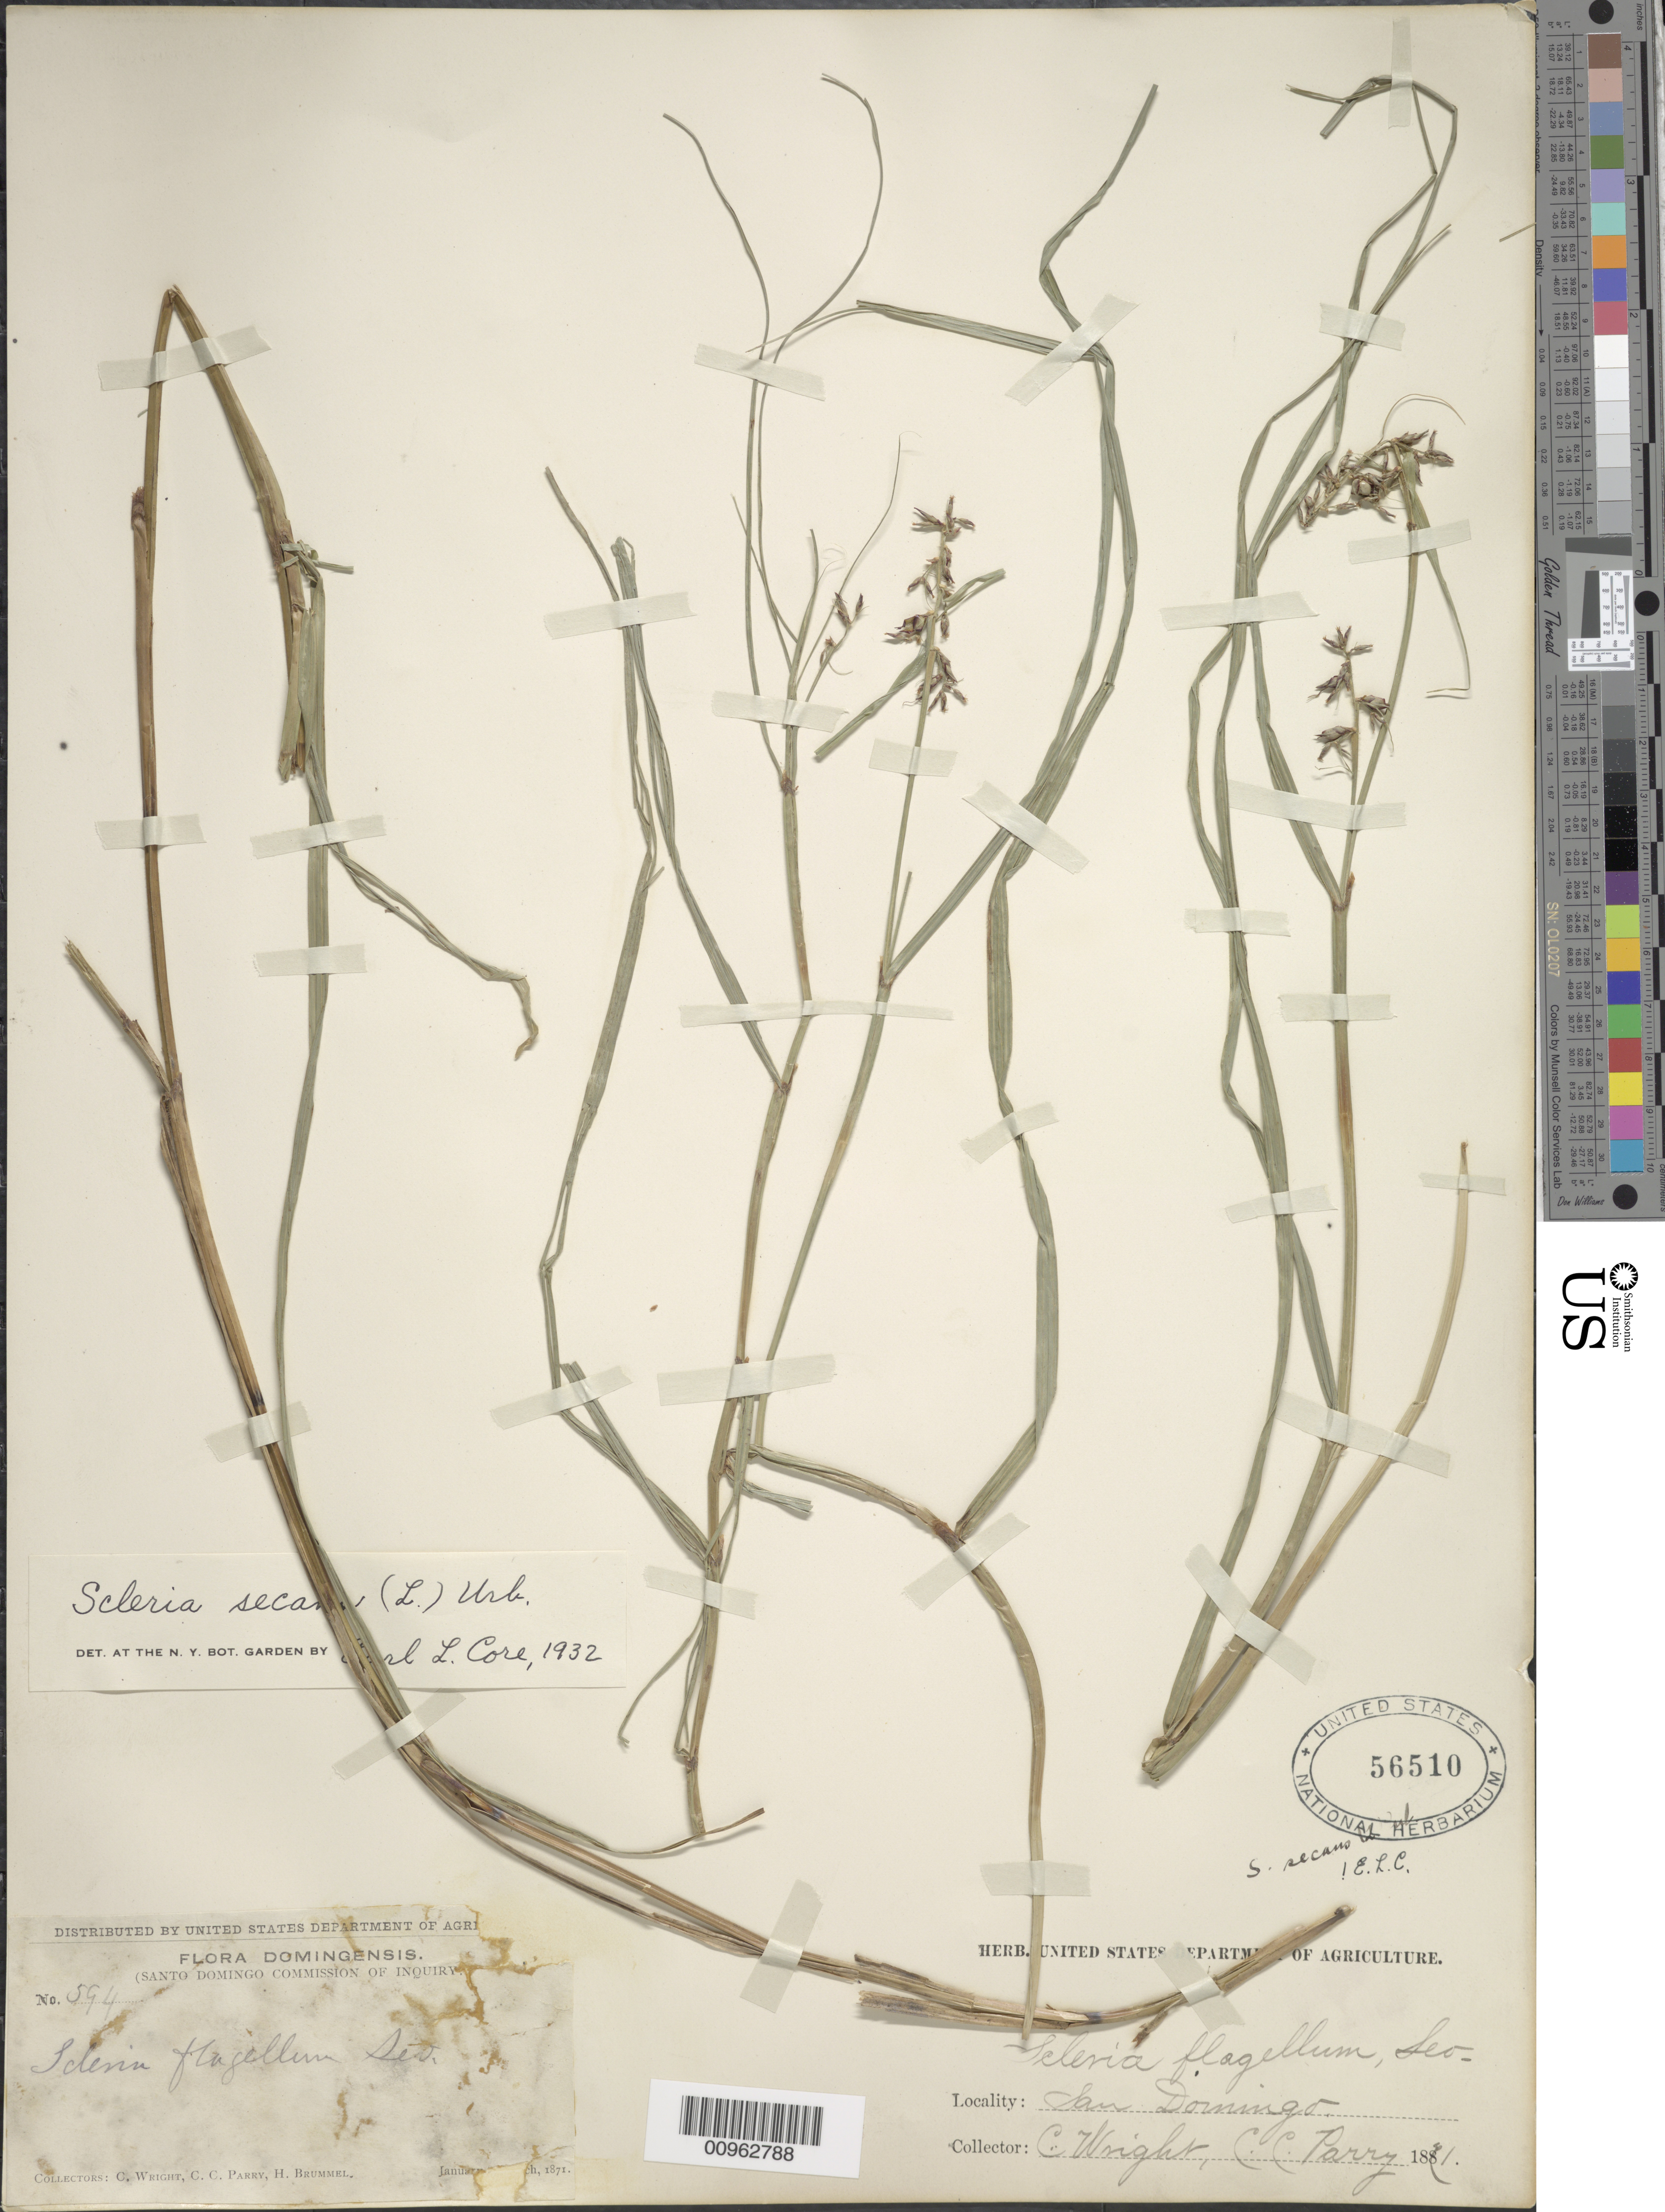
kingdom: Plantae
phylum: Tracheophyta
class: Liliopsida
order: Poales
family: Cyperaceae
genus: Scleria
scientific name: Scleria secans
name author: (L.) Urb.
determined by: Core, E. L.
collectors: C. Wright, C. C. Parry & H. Brummel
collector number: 594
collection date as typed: Jan 1871 to -- Mar 1871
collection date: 1871-01/1871-03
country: Dominican Republic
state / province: Santo Domingo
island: Hispaniola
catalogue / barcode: US 56510